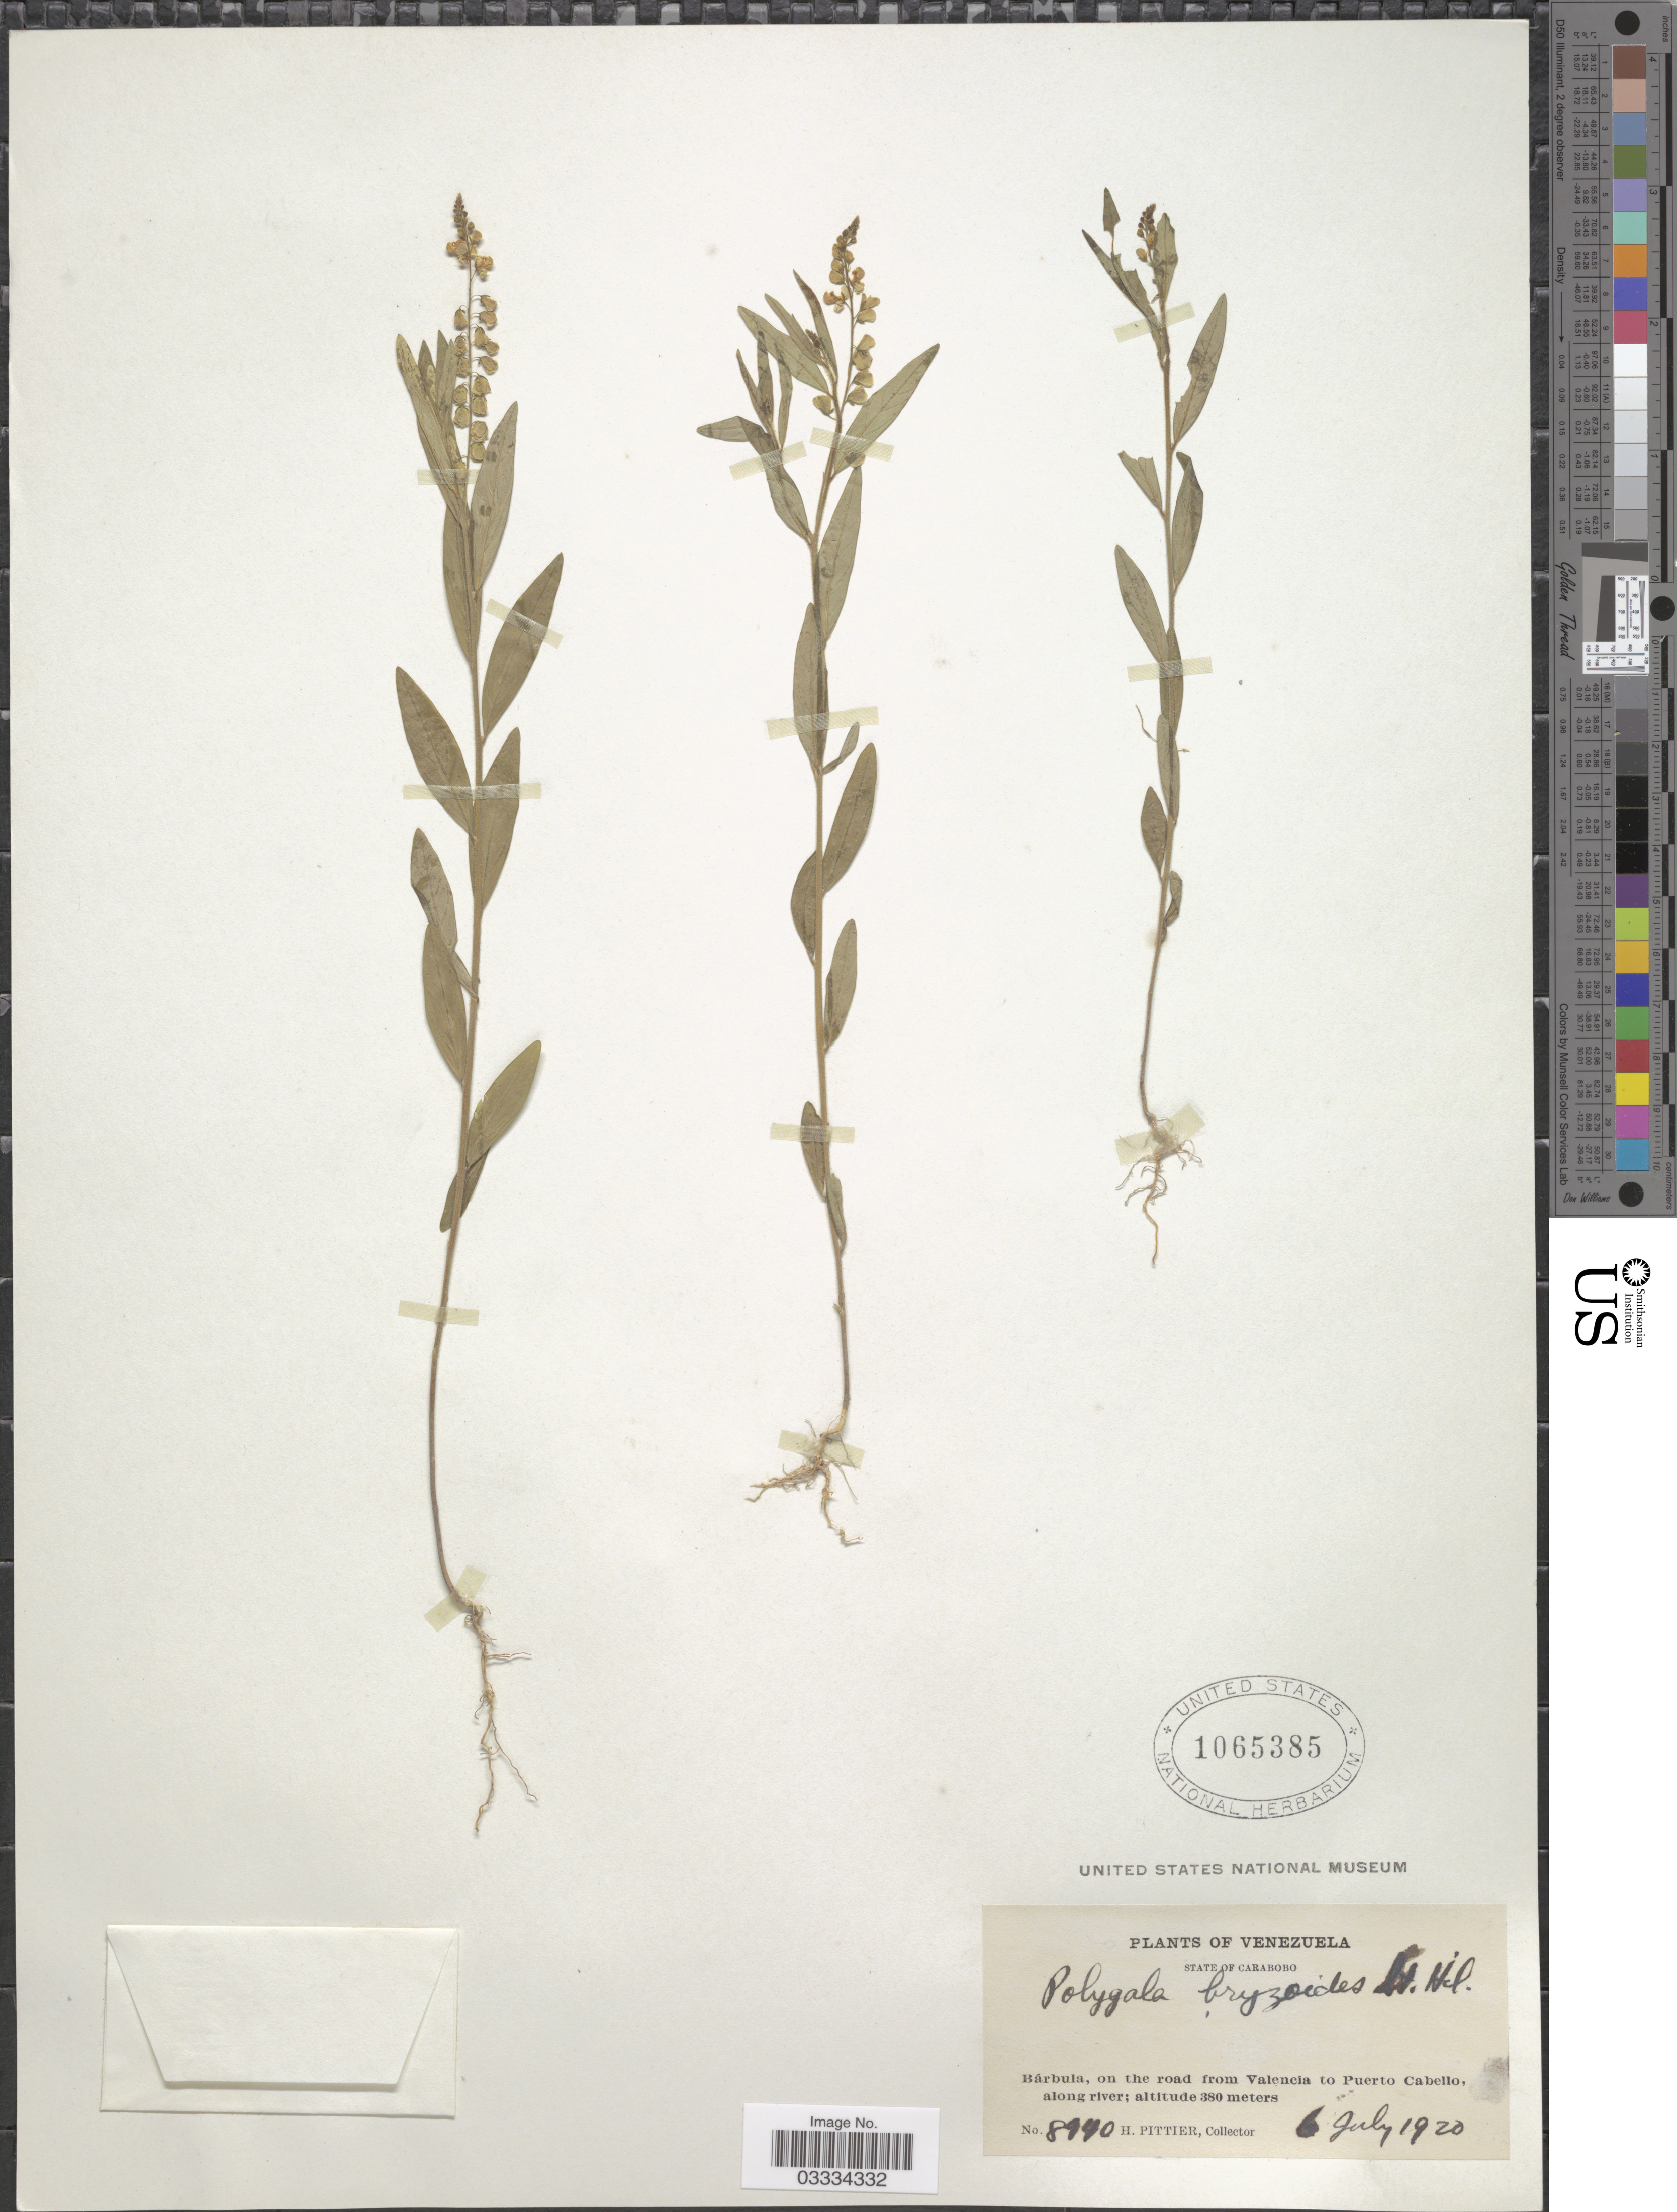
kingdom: Plantae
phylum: Tracheophyta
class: Magnoliopsida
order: Fabales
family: Polygalaceae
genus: Asemeia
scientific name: Asemeia violacea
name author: (Aubl.) J.F.B. Pastore & J.R. Abbott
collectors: H. F. Pittier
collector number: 8940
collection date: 1920-07-06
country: Venezuela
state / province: Carabobo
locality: Bárbula, on the road from Valencia to Puerto Cabello, along river.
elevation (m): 380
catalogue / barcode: US 1065385